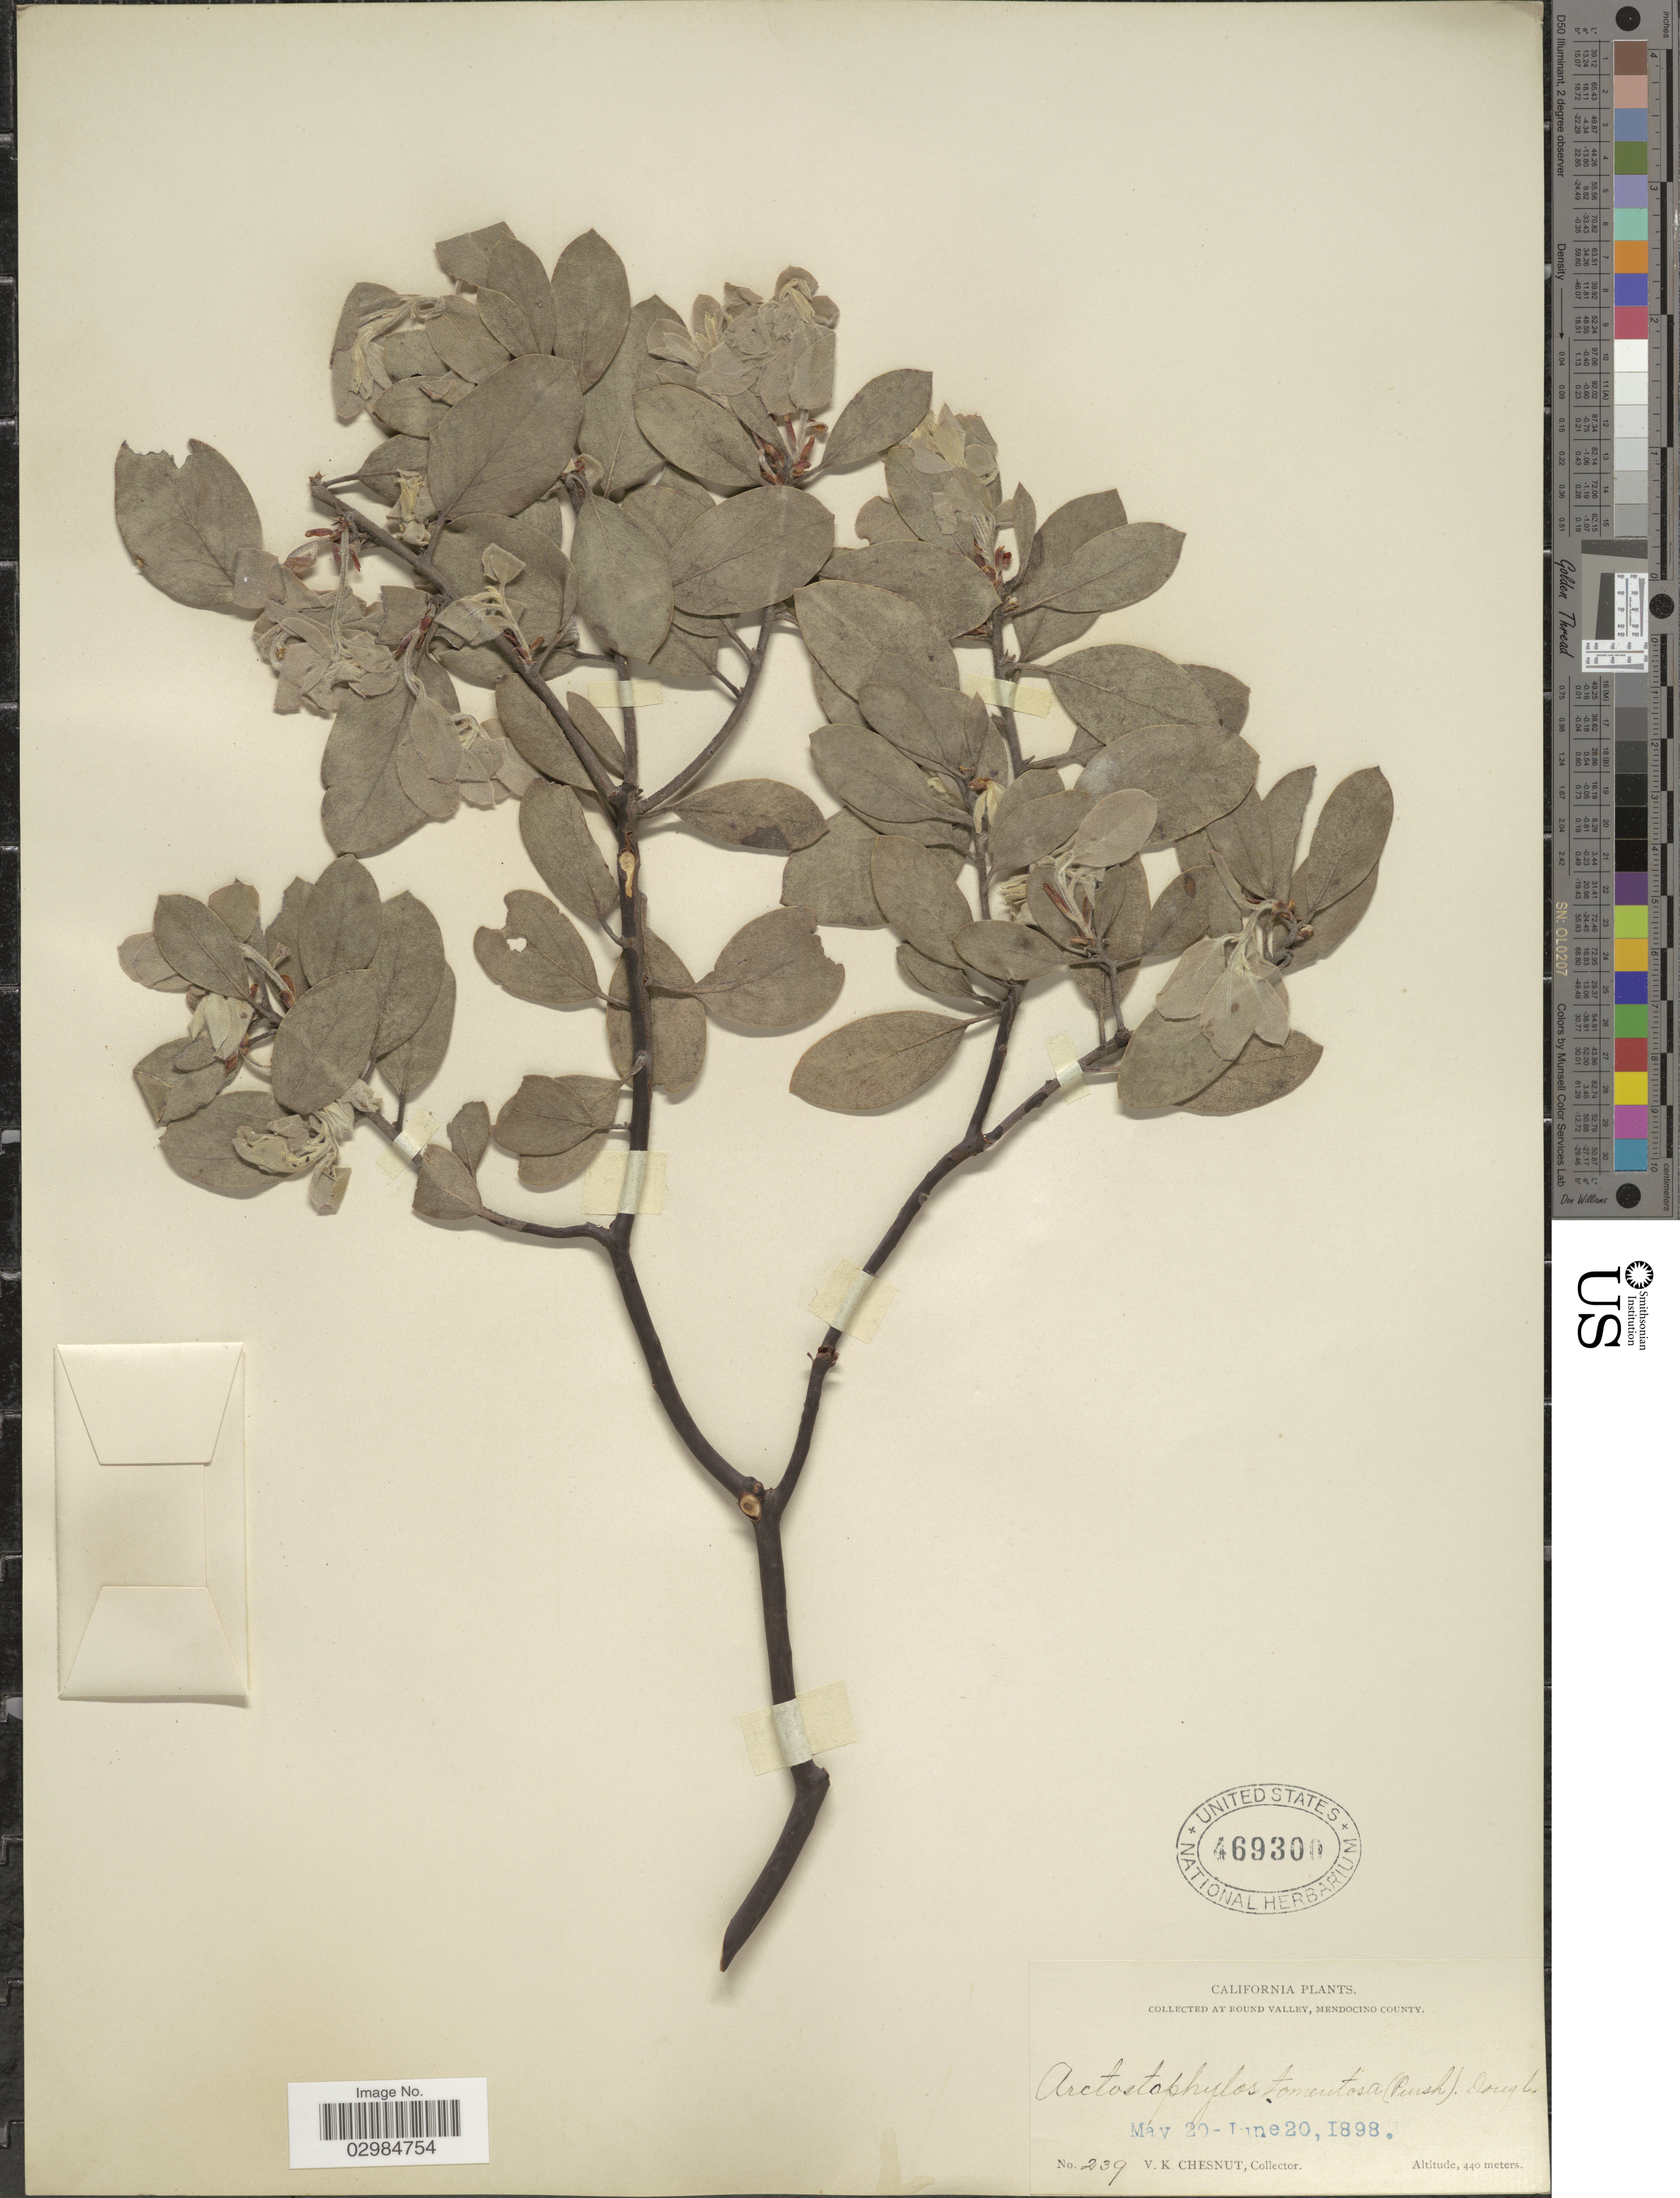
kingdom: Plantae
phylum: Tracheophyta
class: Magnoliopsida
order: Ericales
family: Ericaceae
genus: Arctostaphylos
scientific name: Arctostaphylos tomentosa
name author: (Pursh) Lindl.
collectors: V. Chesnut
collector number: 239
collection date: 1898-05-20/1898-06-20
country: United States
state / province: California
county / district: Mendocino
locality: Round Valley, Mendocino County.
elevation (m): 440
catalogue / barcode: US 469300